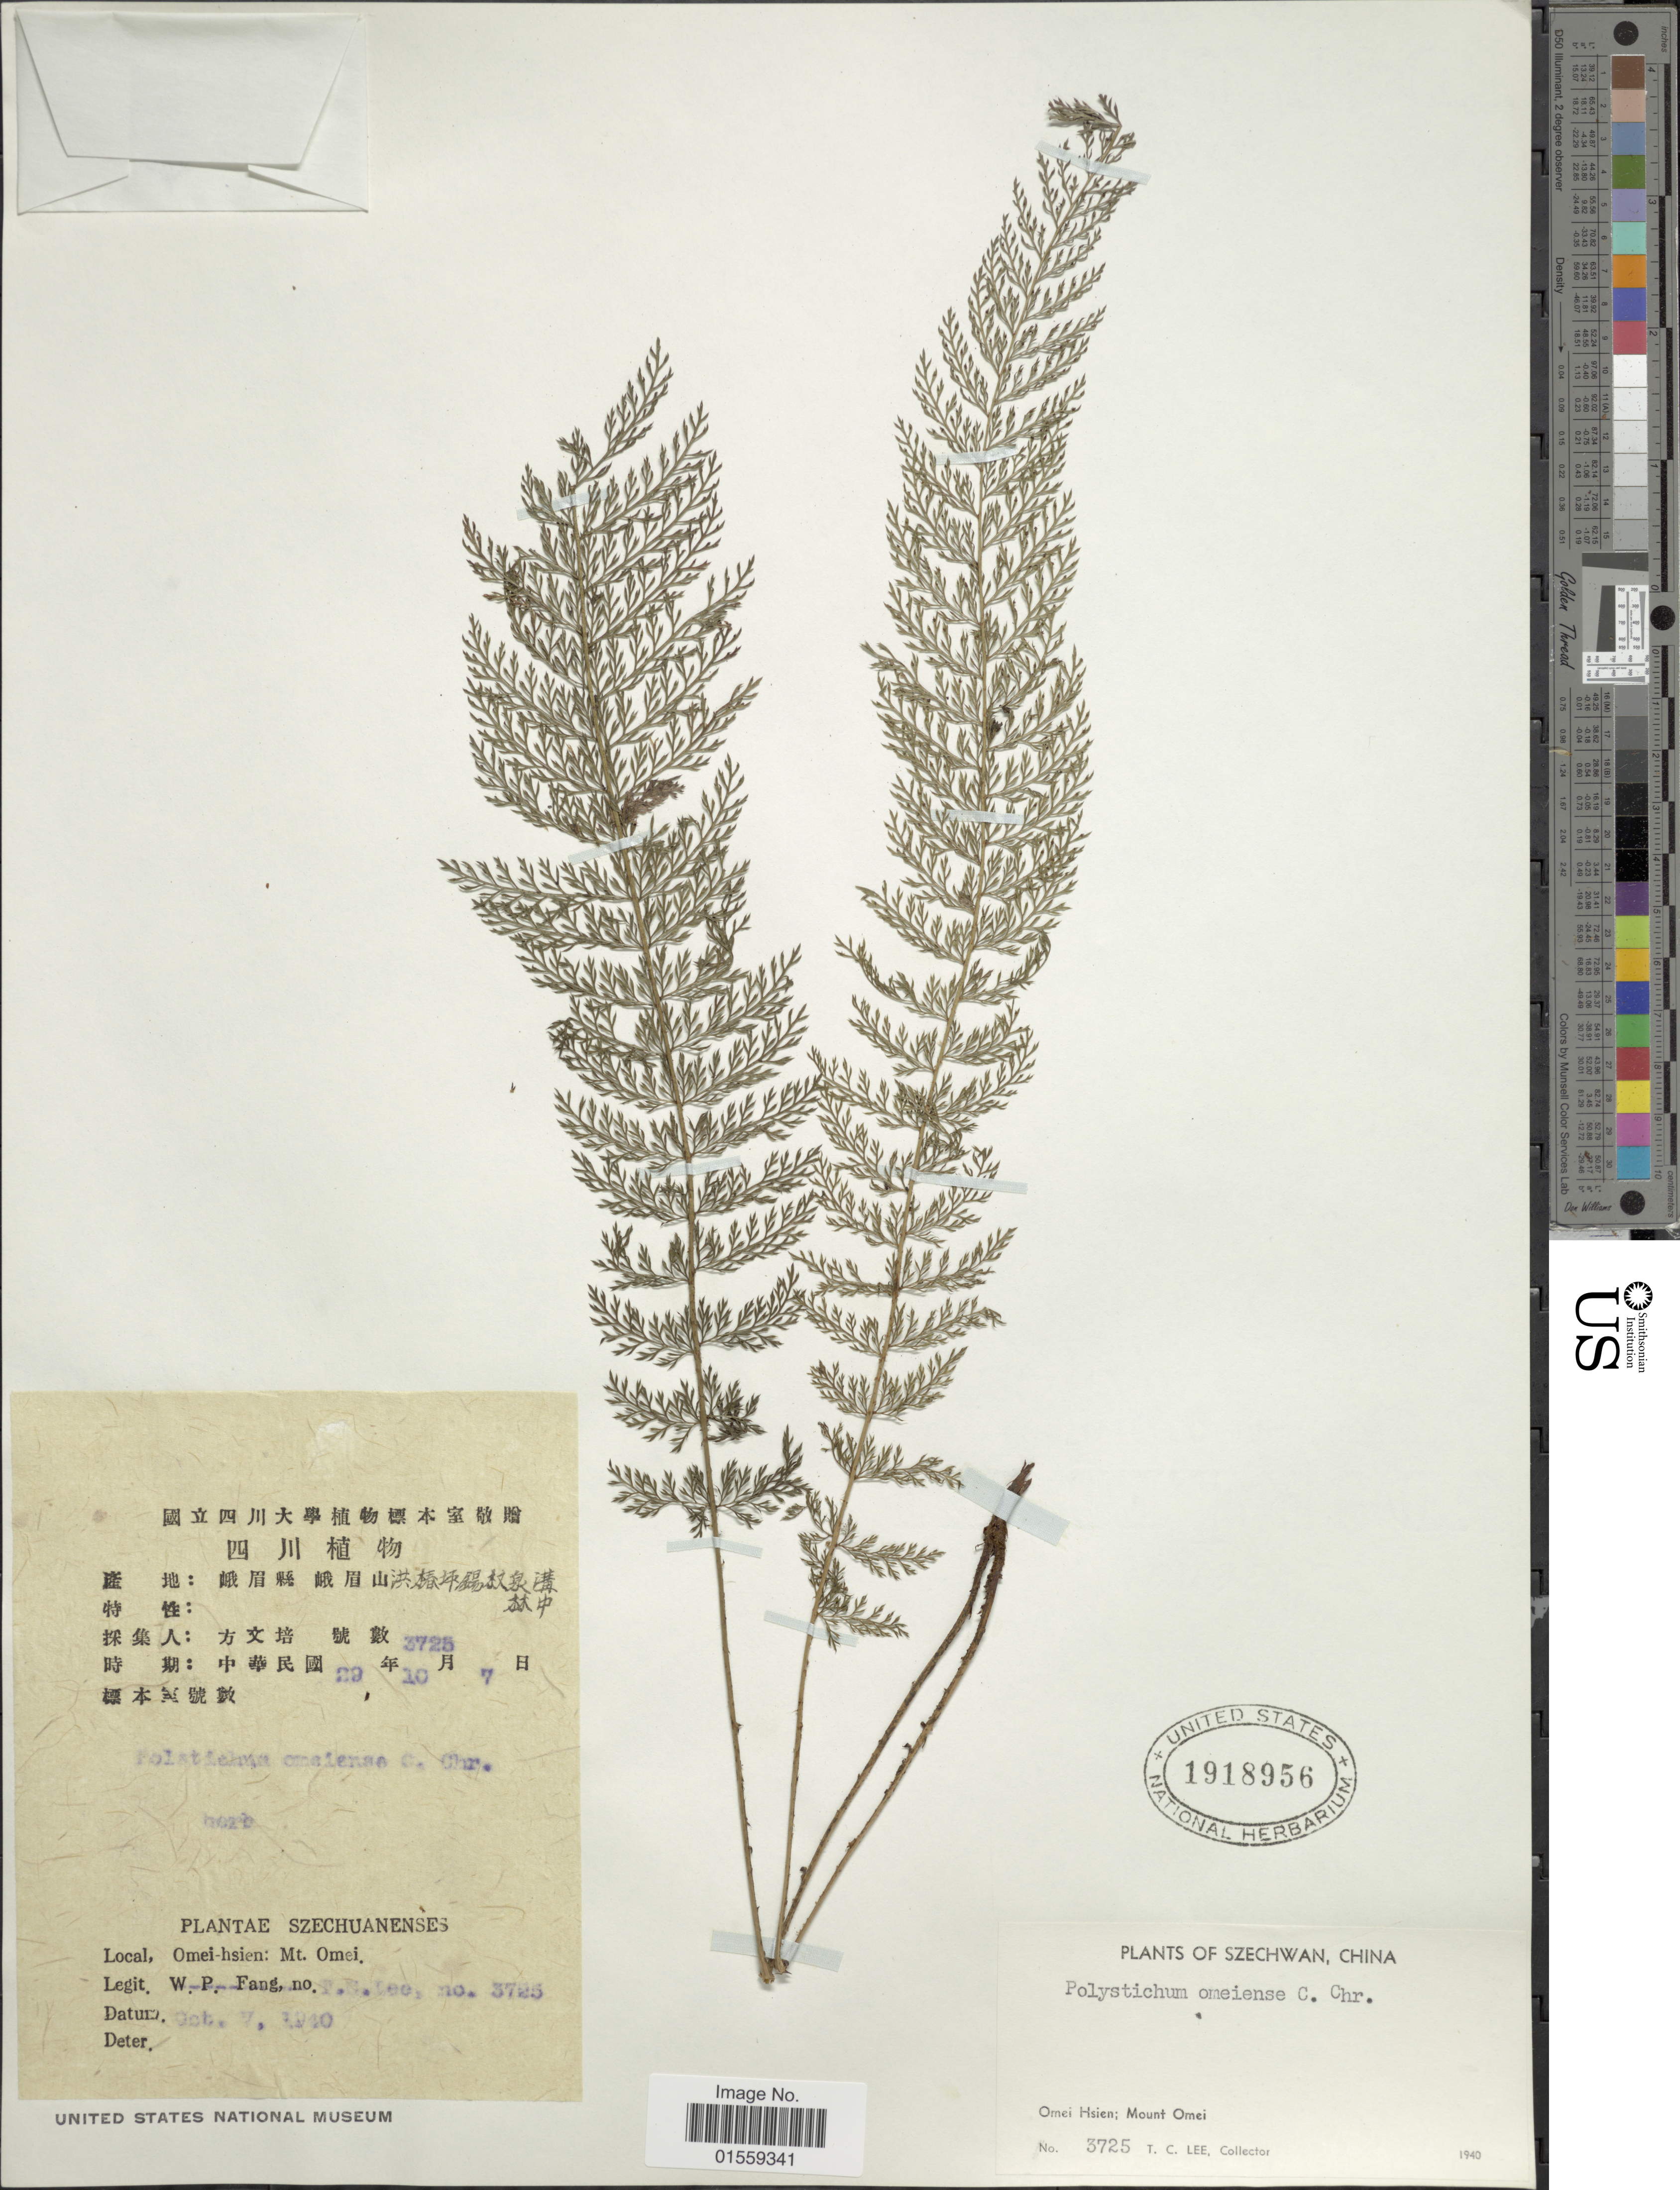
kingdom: Plantae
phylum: Tracheophyta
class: Polypodiopsida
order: Polypodiales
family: Dryopteridaceae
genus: Polystichum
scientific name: Polystichum omeiense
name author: C. Chr.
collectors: T. Lee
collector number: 3725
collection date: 1940-10-07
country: China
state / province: Sichuan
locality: Szechuanenses, Omei-hsien: Mount. Omei.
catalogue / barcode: US 1918956